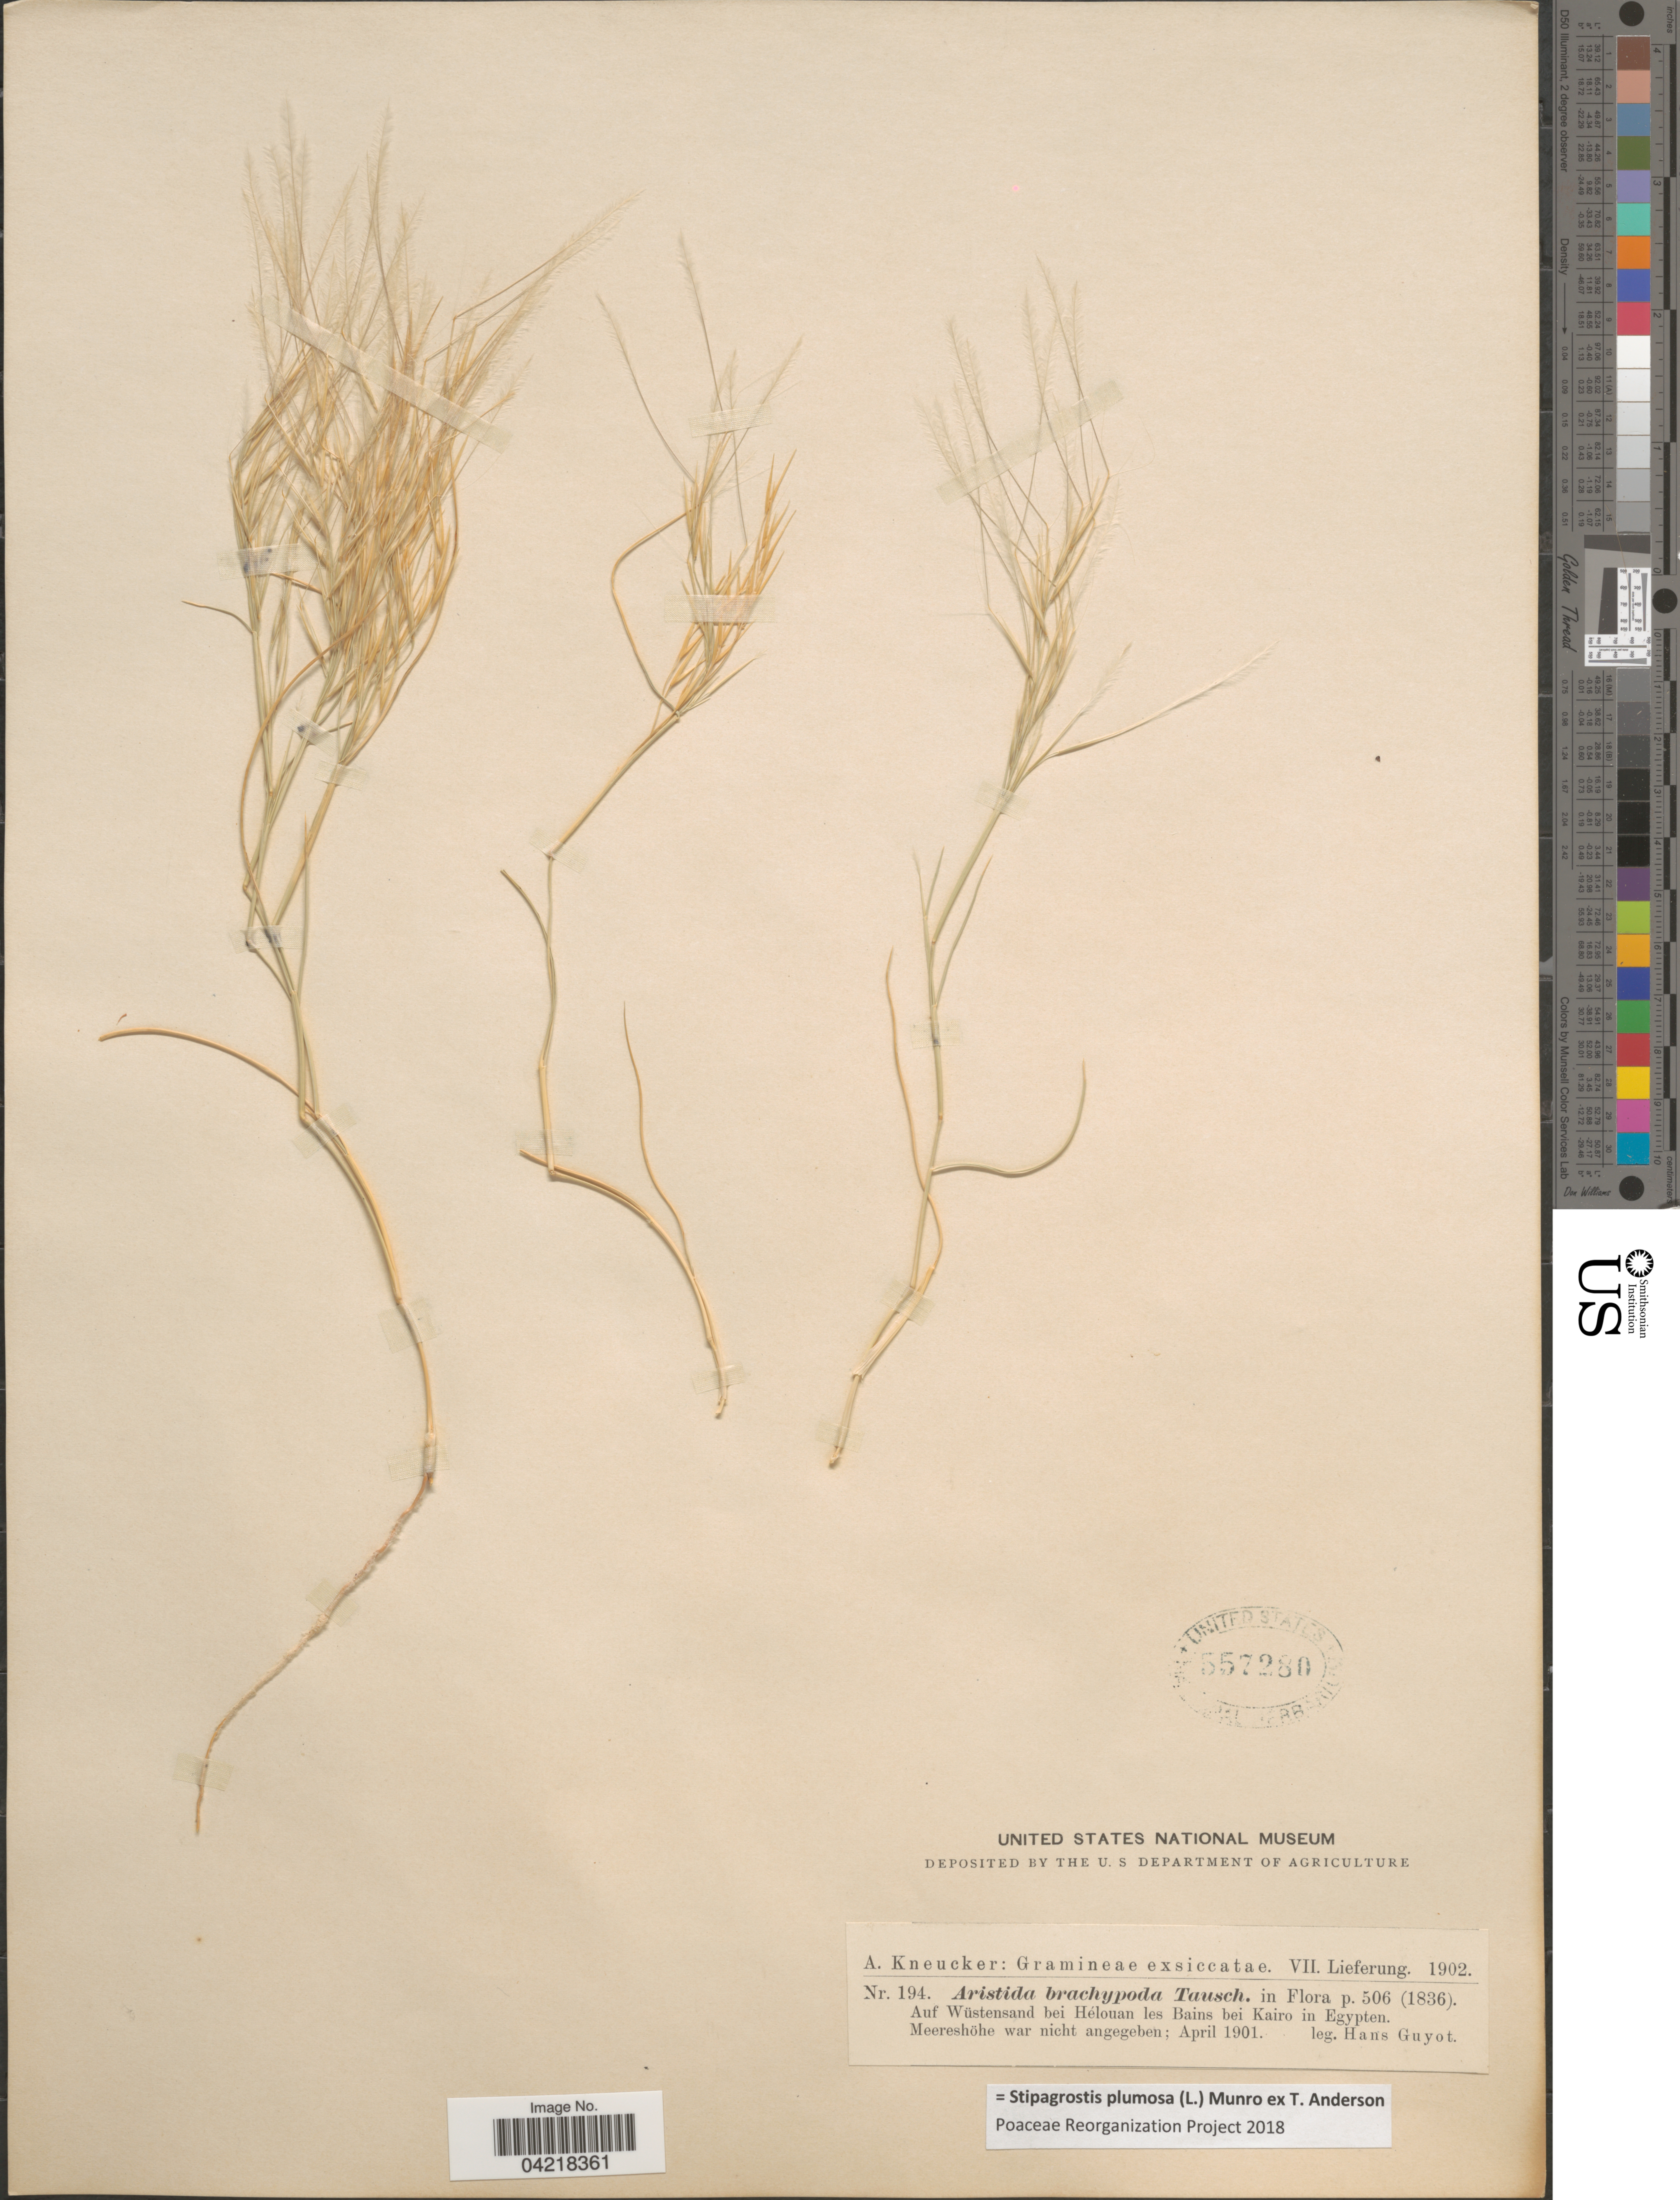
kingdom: Plantae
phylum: Tracheophyta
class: Liliopsida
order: Poales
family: Poaceae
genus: Stipagrostis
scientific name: Stipagrostis plumosa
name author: (L.) Munro ex T. Anderson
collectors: H. Guyot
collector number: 194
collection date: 1901-04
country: Egypt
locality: Auf Wüstensand bei Hélouan les Bains bei Kairo in Egypten.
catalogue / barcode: US 557280